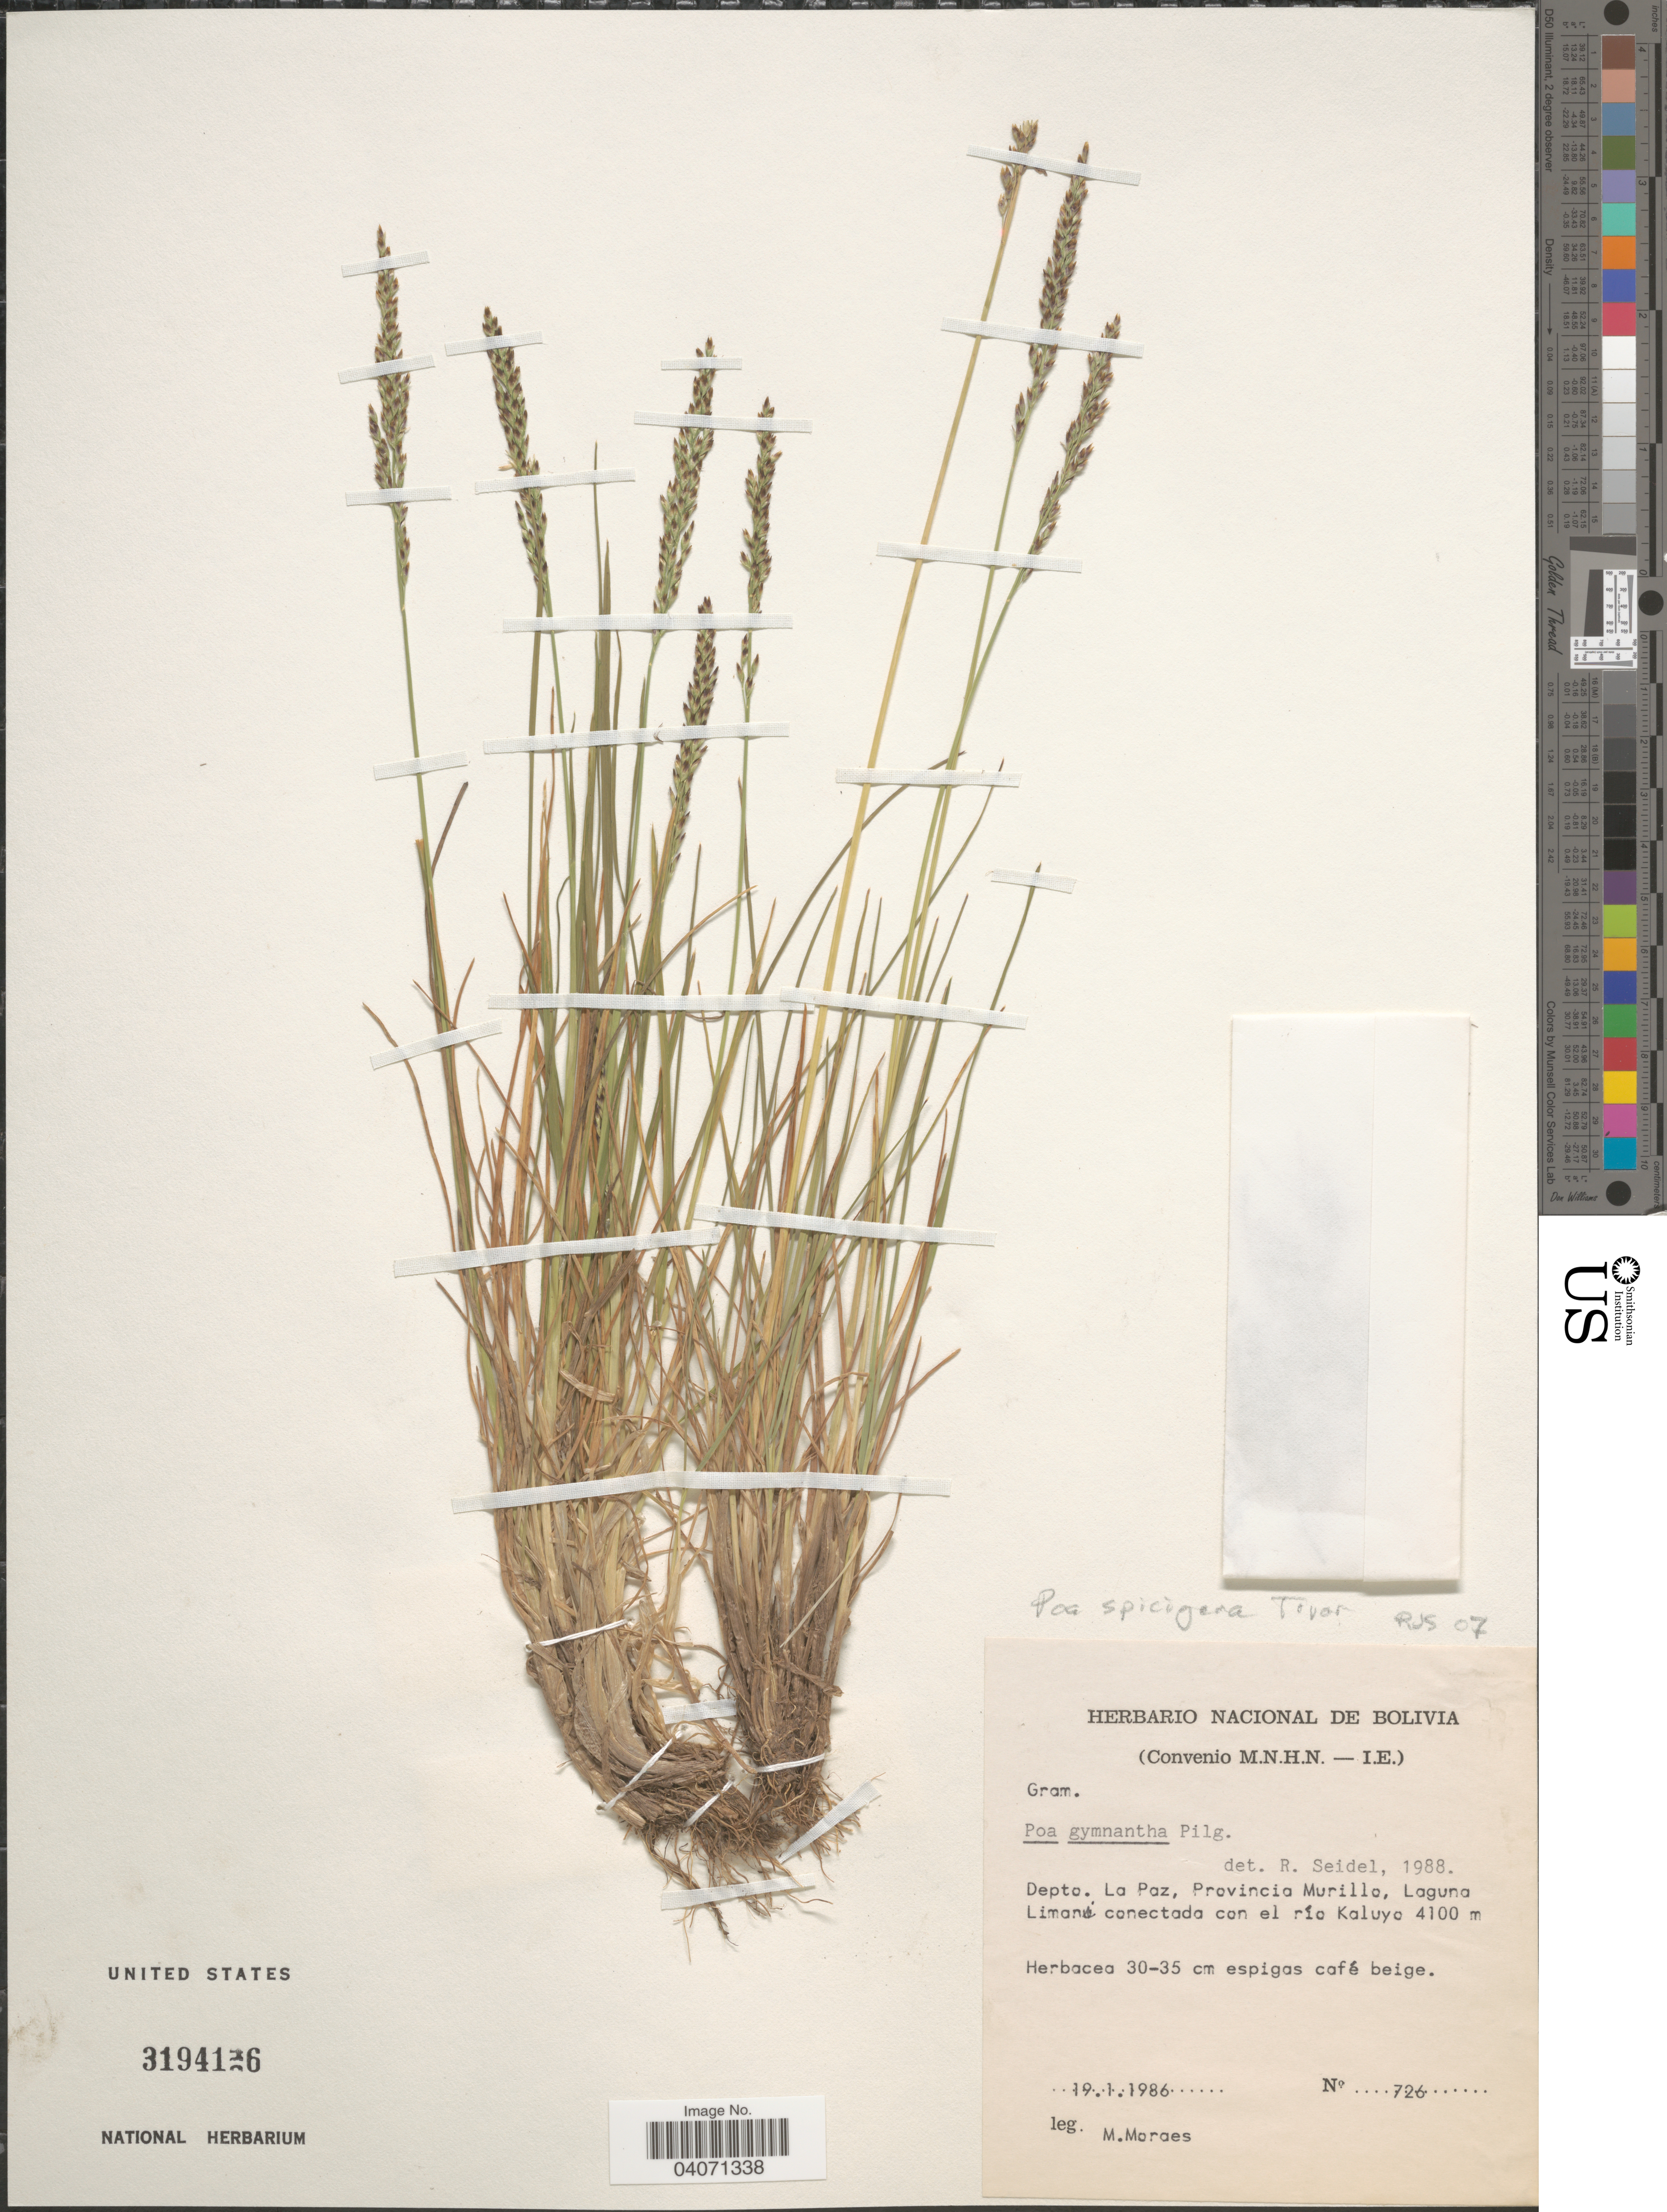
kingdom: Plantae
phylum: Tracheophyta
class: Liliopsida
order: Poales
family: Poaceae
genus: Poa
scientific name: Poa spicigera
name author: Tovar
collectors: M. Moraes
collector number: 726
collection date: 1986-01-19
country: Bolivia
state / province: La Paz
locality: Depto. La Paz, Provincia Murillo, Laguna Limoni conectada con el río Kaluyo.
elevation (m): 4100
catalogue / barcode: US 3194136